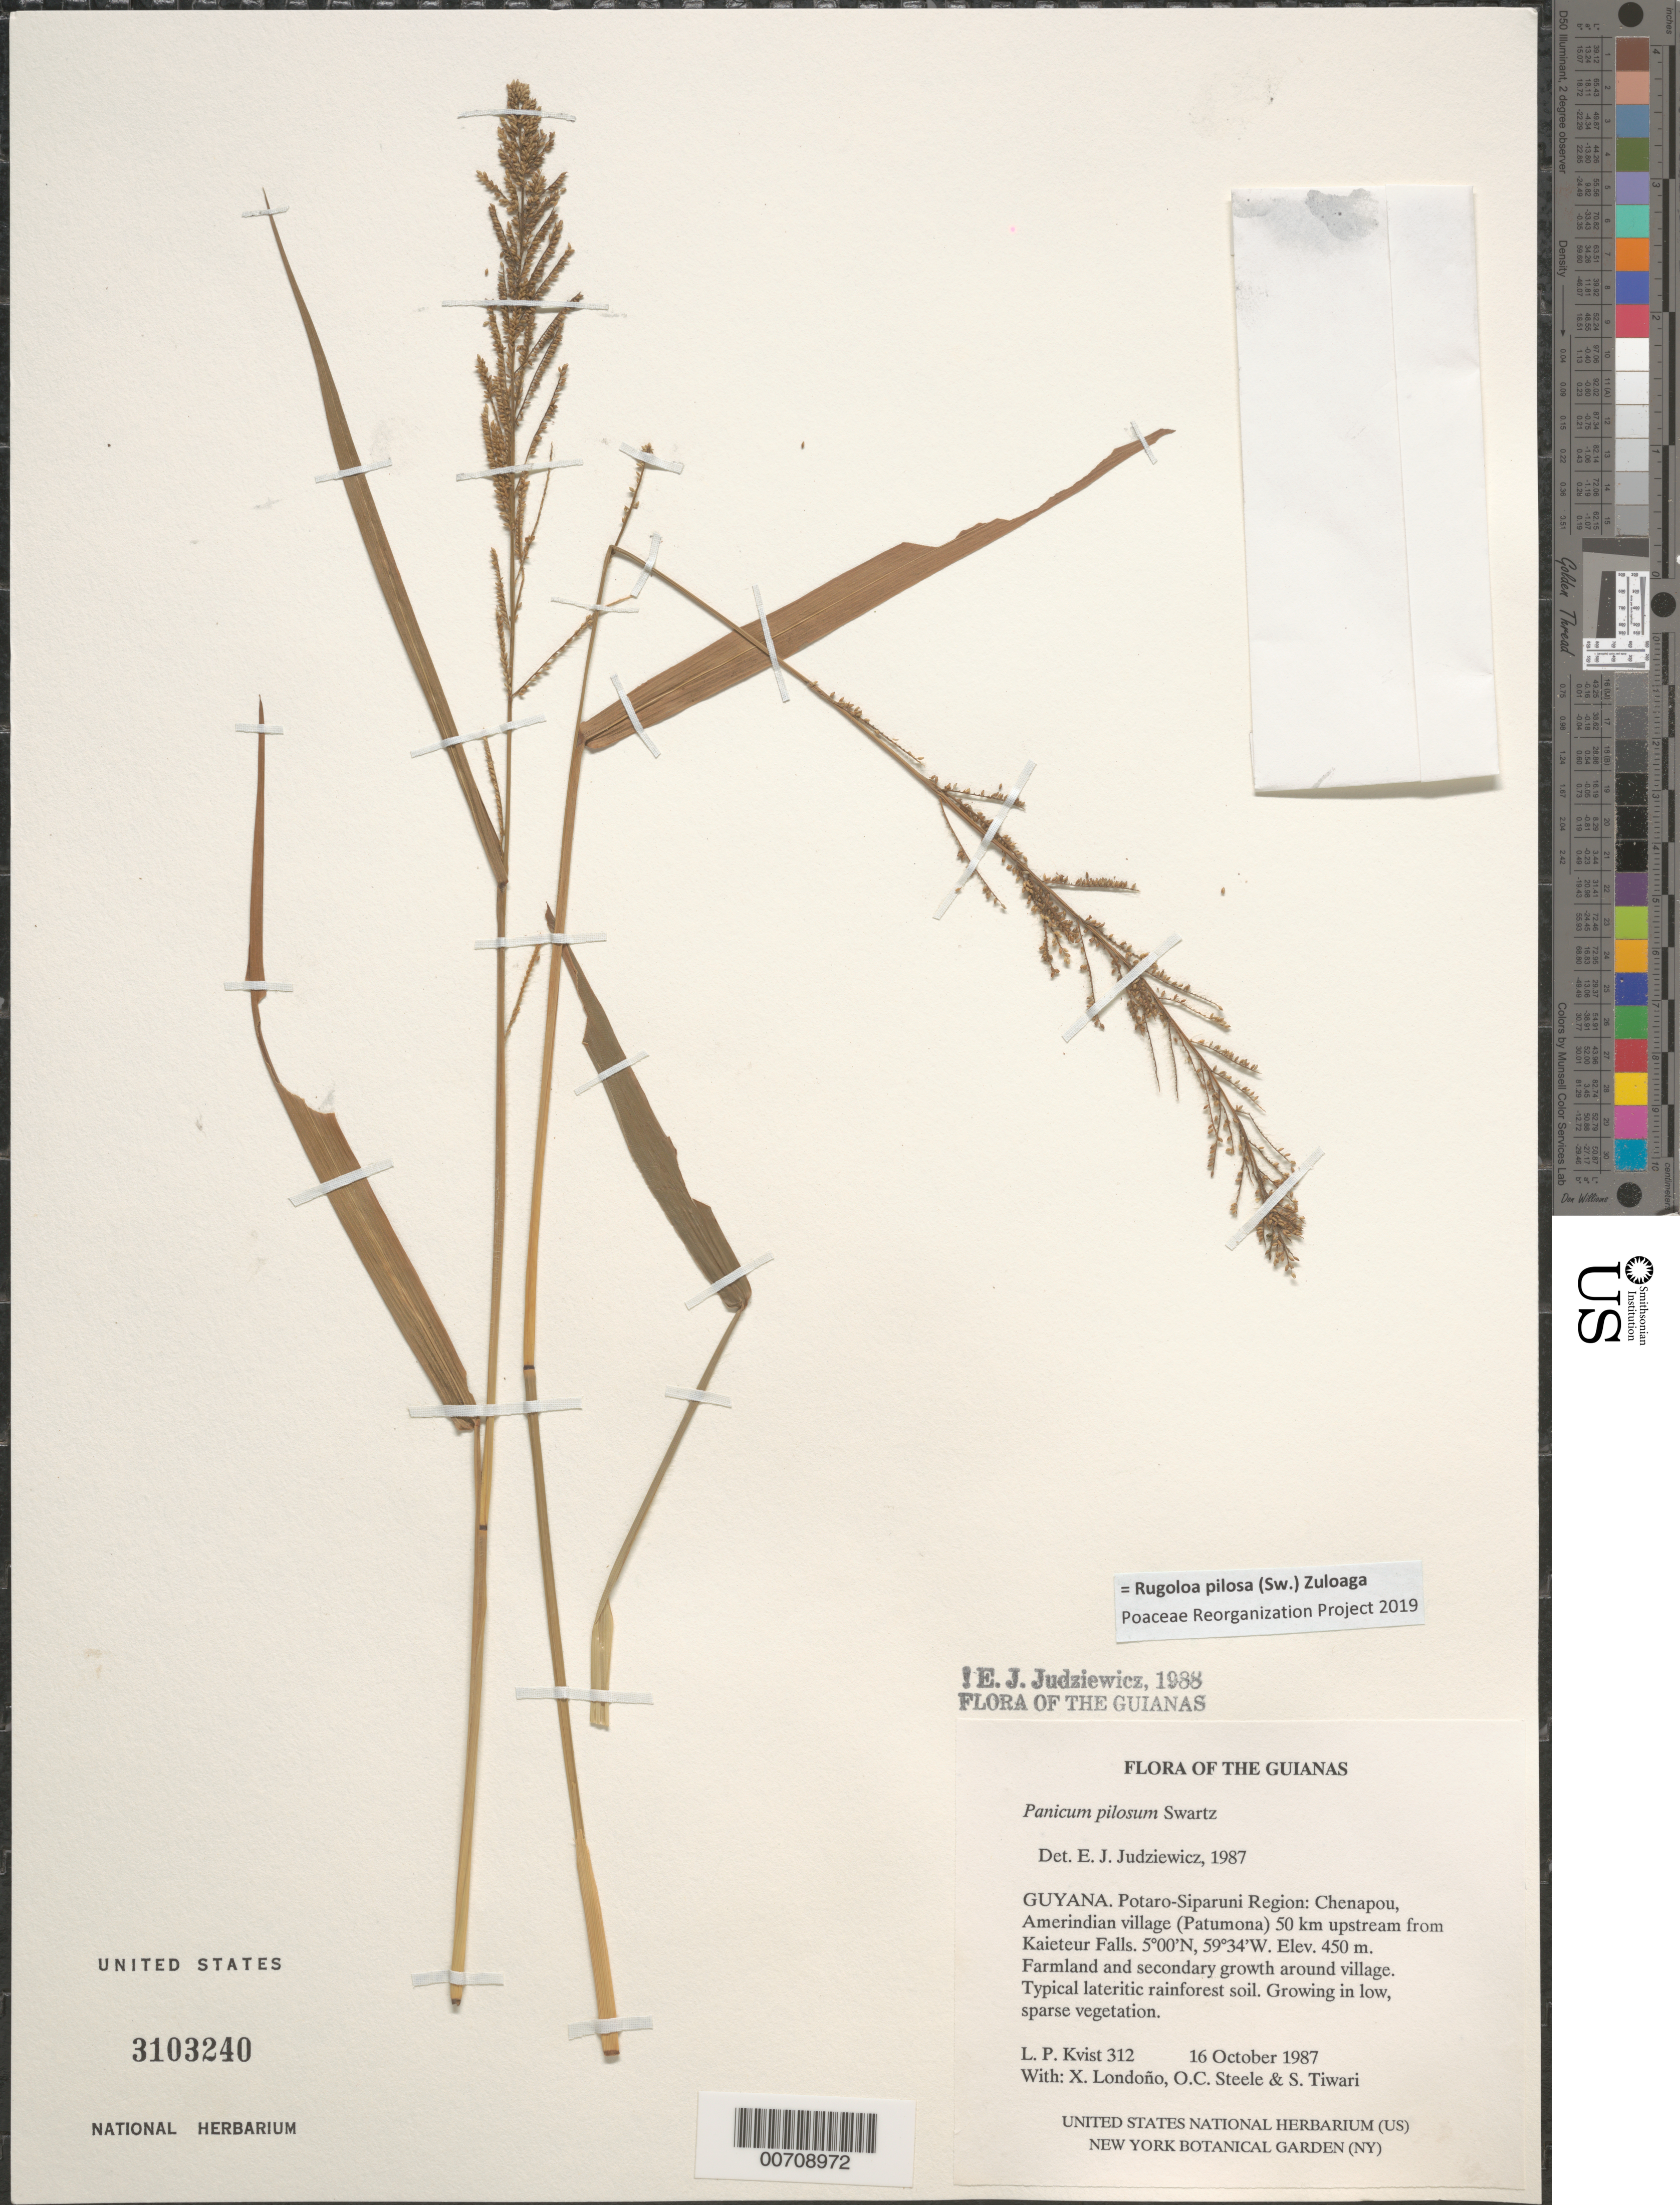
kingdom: Plantae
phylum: Tracheophyta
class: Liliopsida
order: Poales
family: Poaceae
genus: Panicum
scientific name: Panicum pilosum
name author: Sw.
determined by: Judziewicz, E. J.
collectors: L. P. Kvist, X. Londoño, O. C. Steele & S. Tiwari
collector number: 312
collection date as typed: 16 October 1987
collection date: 1987-10-16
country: Guyana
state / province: Potaro-Siparuni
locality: Chenapou, Amerindian village (Patumona) 50 km upstream from Kaieteur Falls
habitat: Farmland and secondary growth around village. Typical lateritic rainforest soil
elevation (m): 450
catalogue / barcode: US 3103240